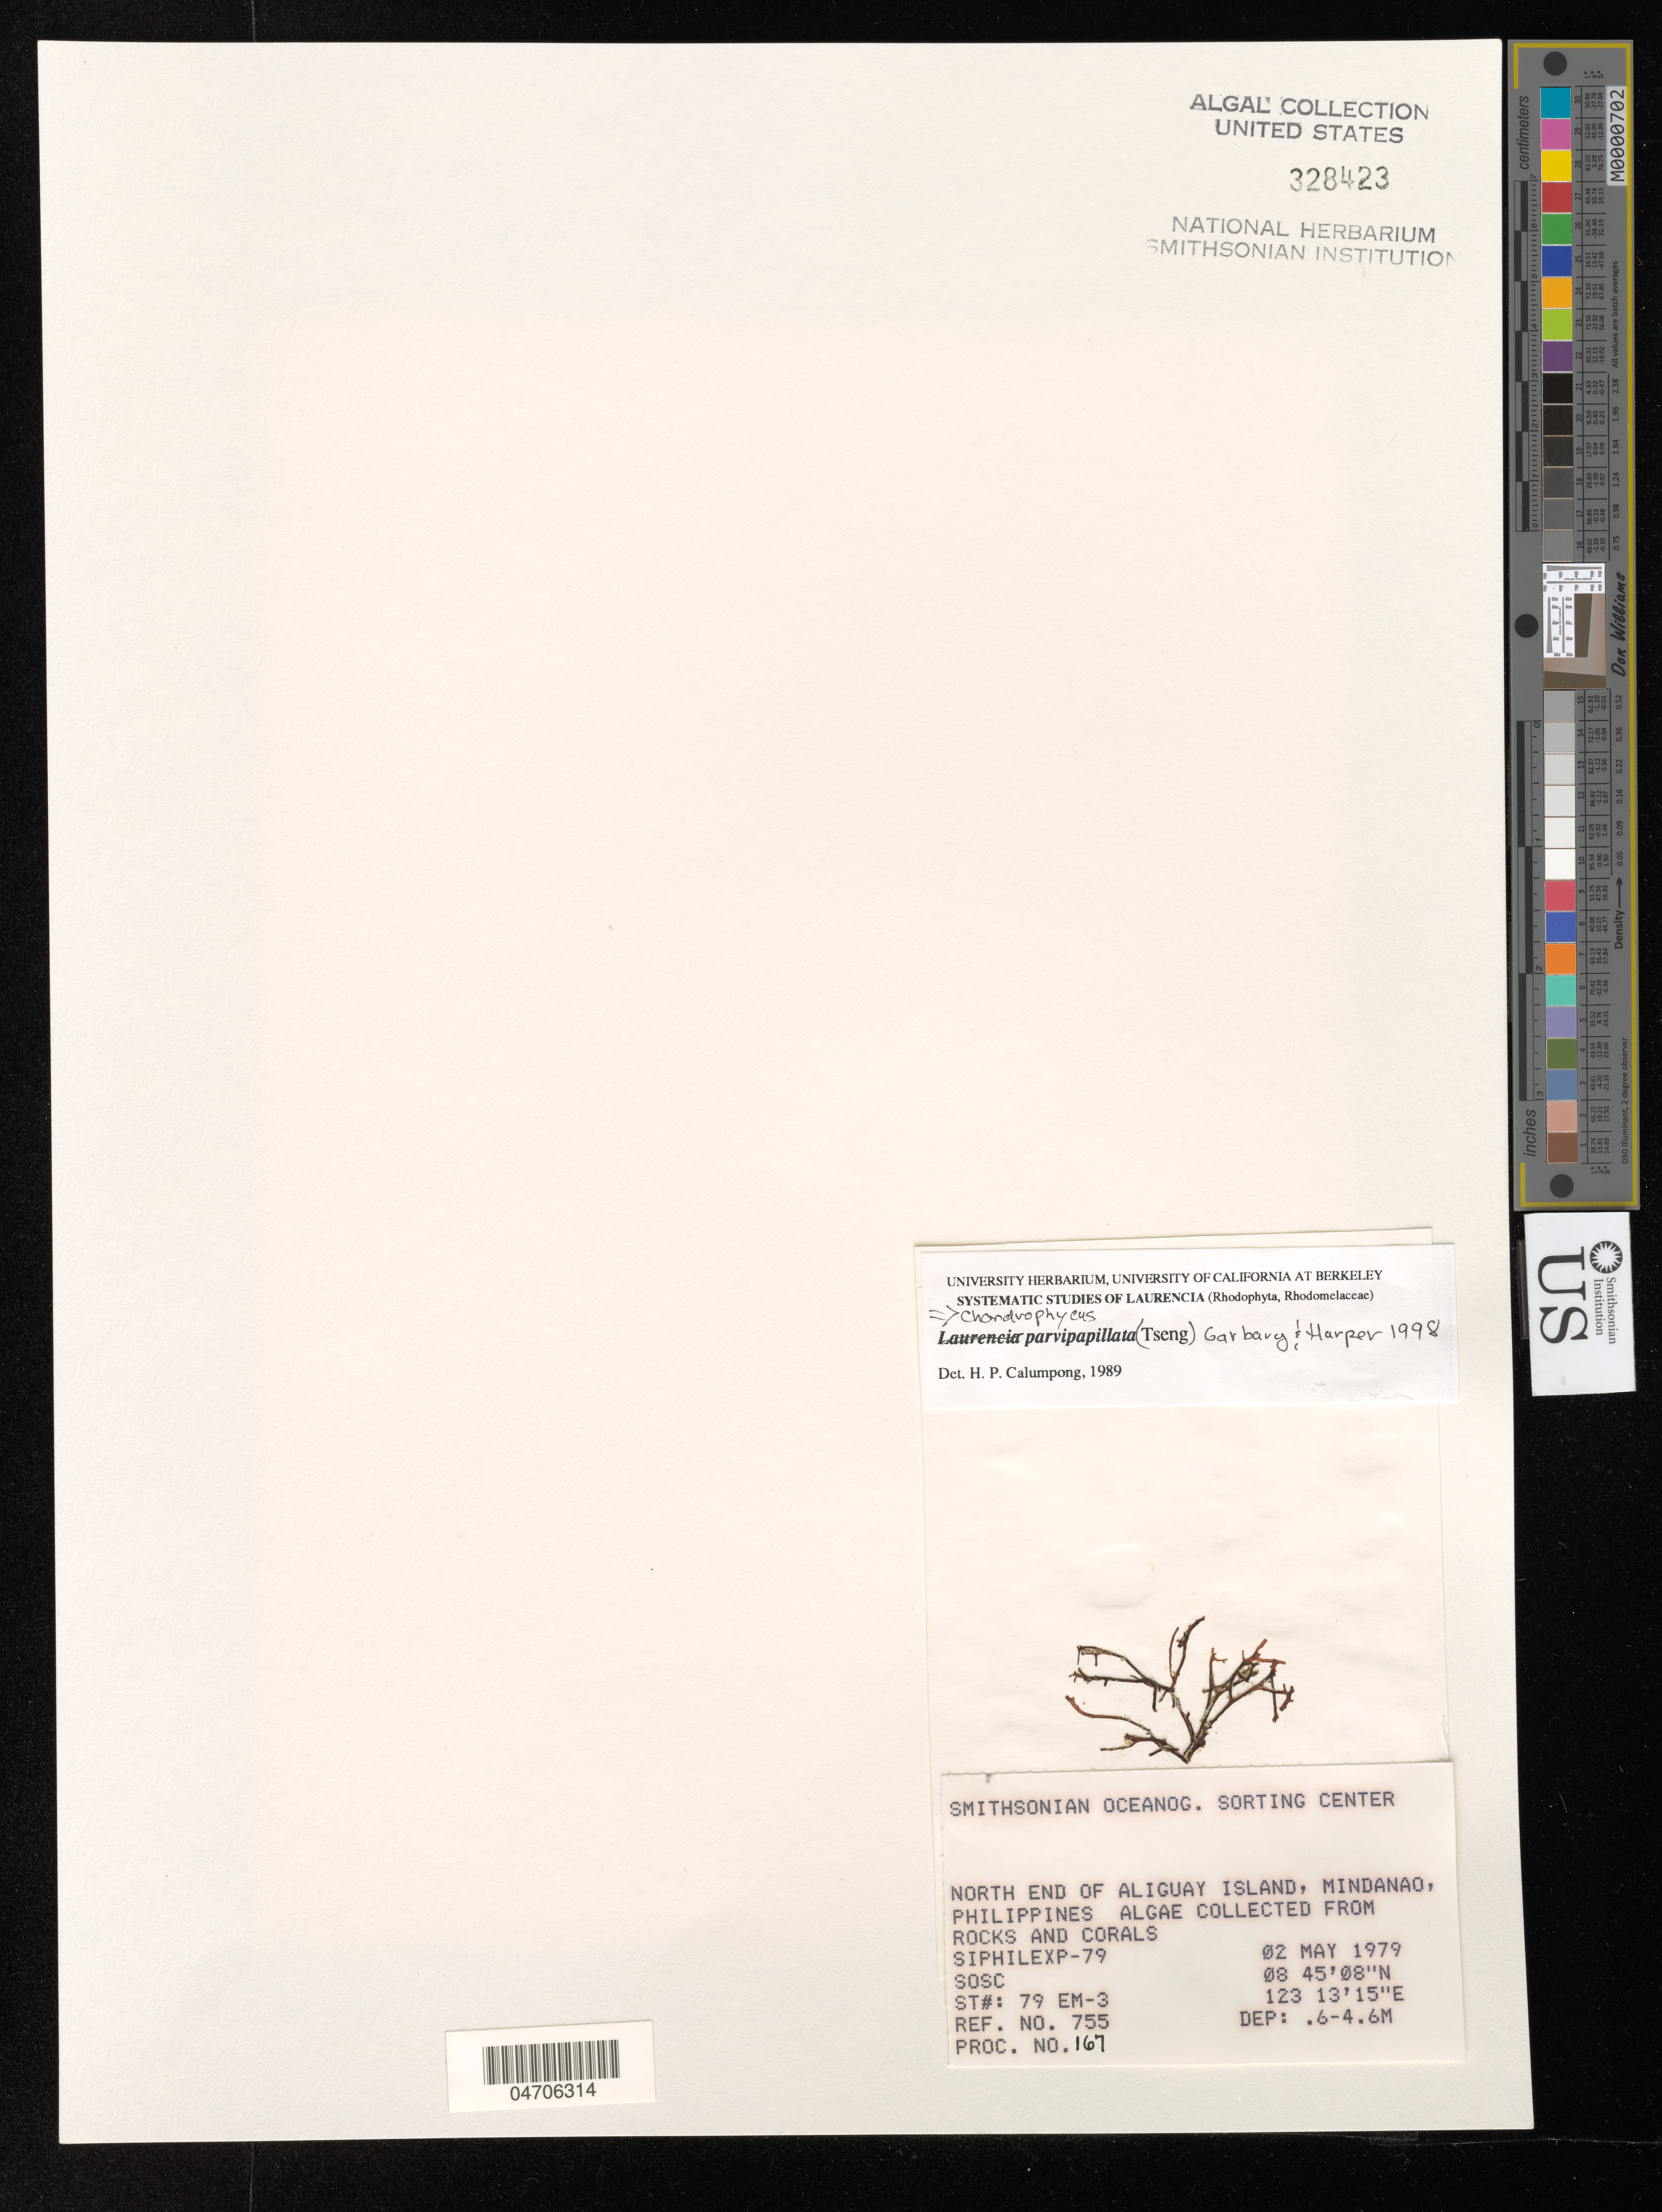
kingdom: Plantae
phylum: Rhodophyta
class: Florideophyceae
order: Ceramiales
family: Rhodomelaceae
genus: Chondrophycus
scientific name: Chondrophycus sp.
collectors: Smithsonian Oceanographic Sorting Center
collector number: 79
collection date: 1979-05-02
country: Philippines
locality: North end of Aliguay Island, Mindanao.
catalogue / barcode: US 328423